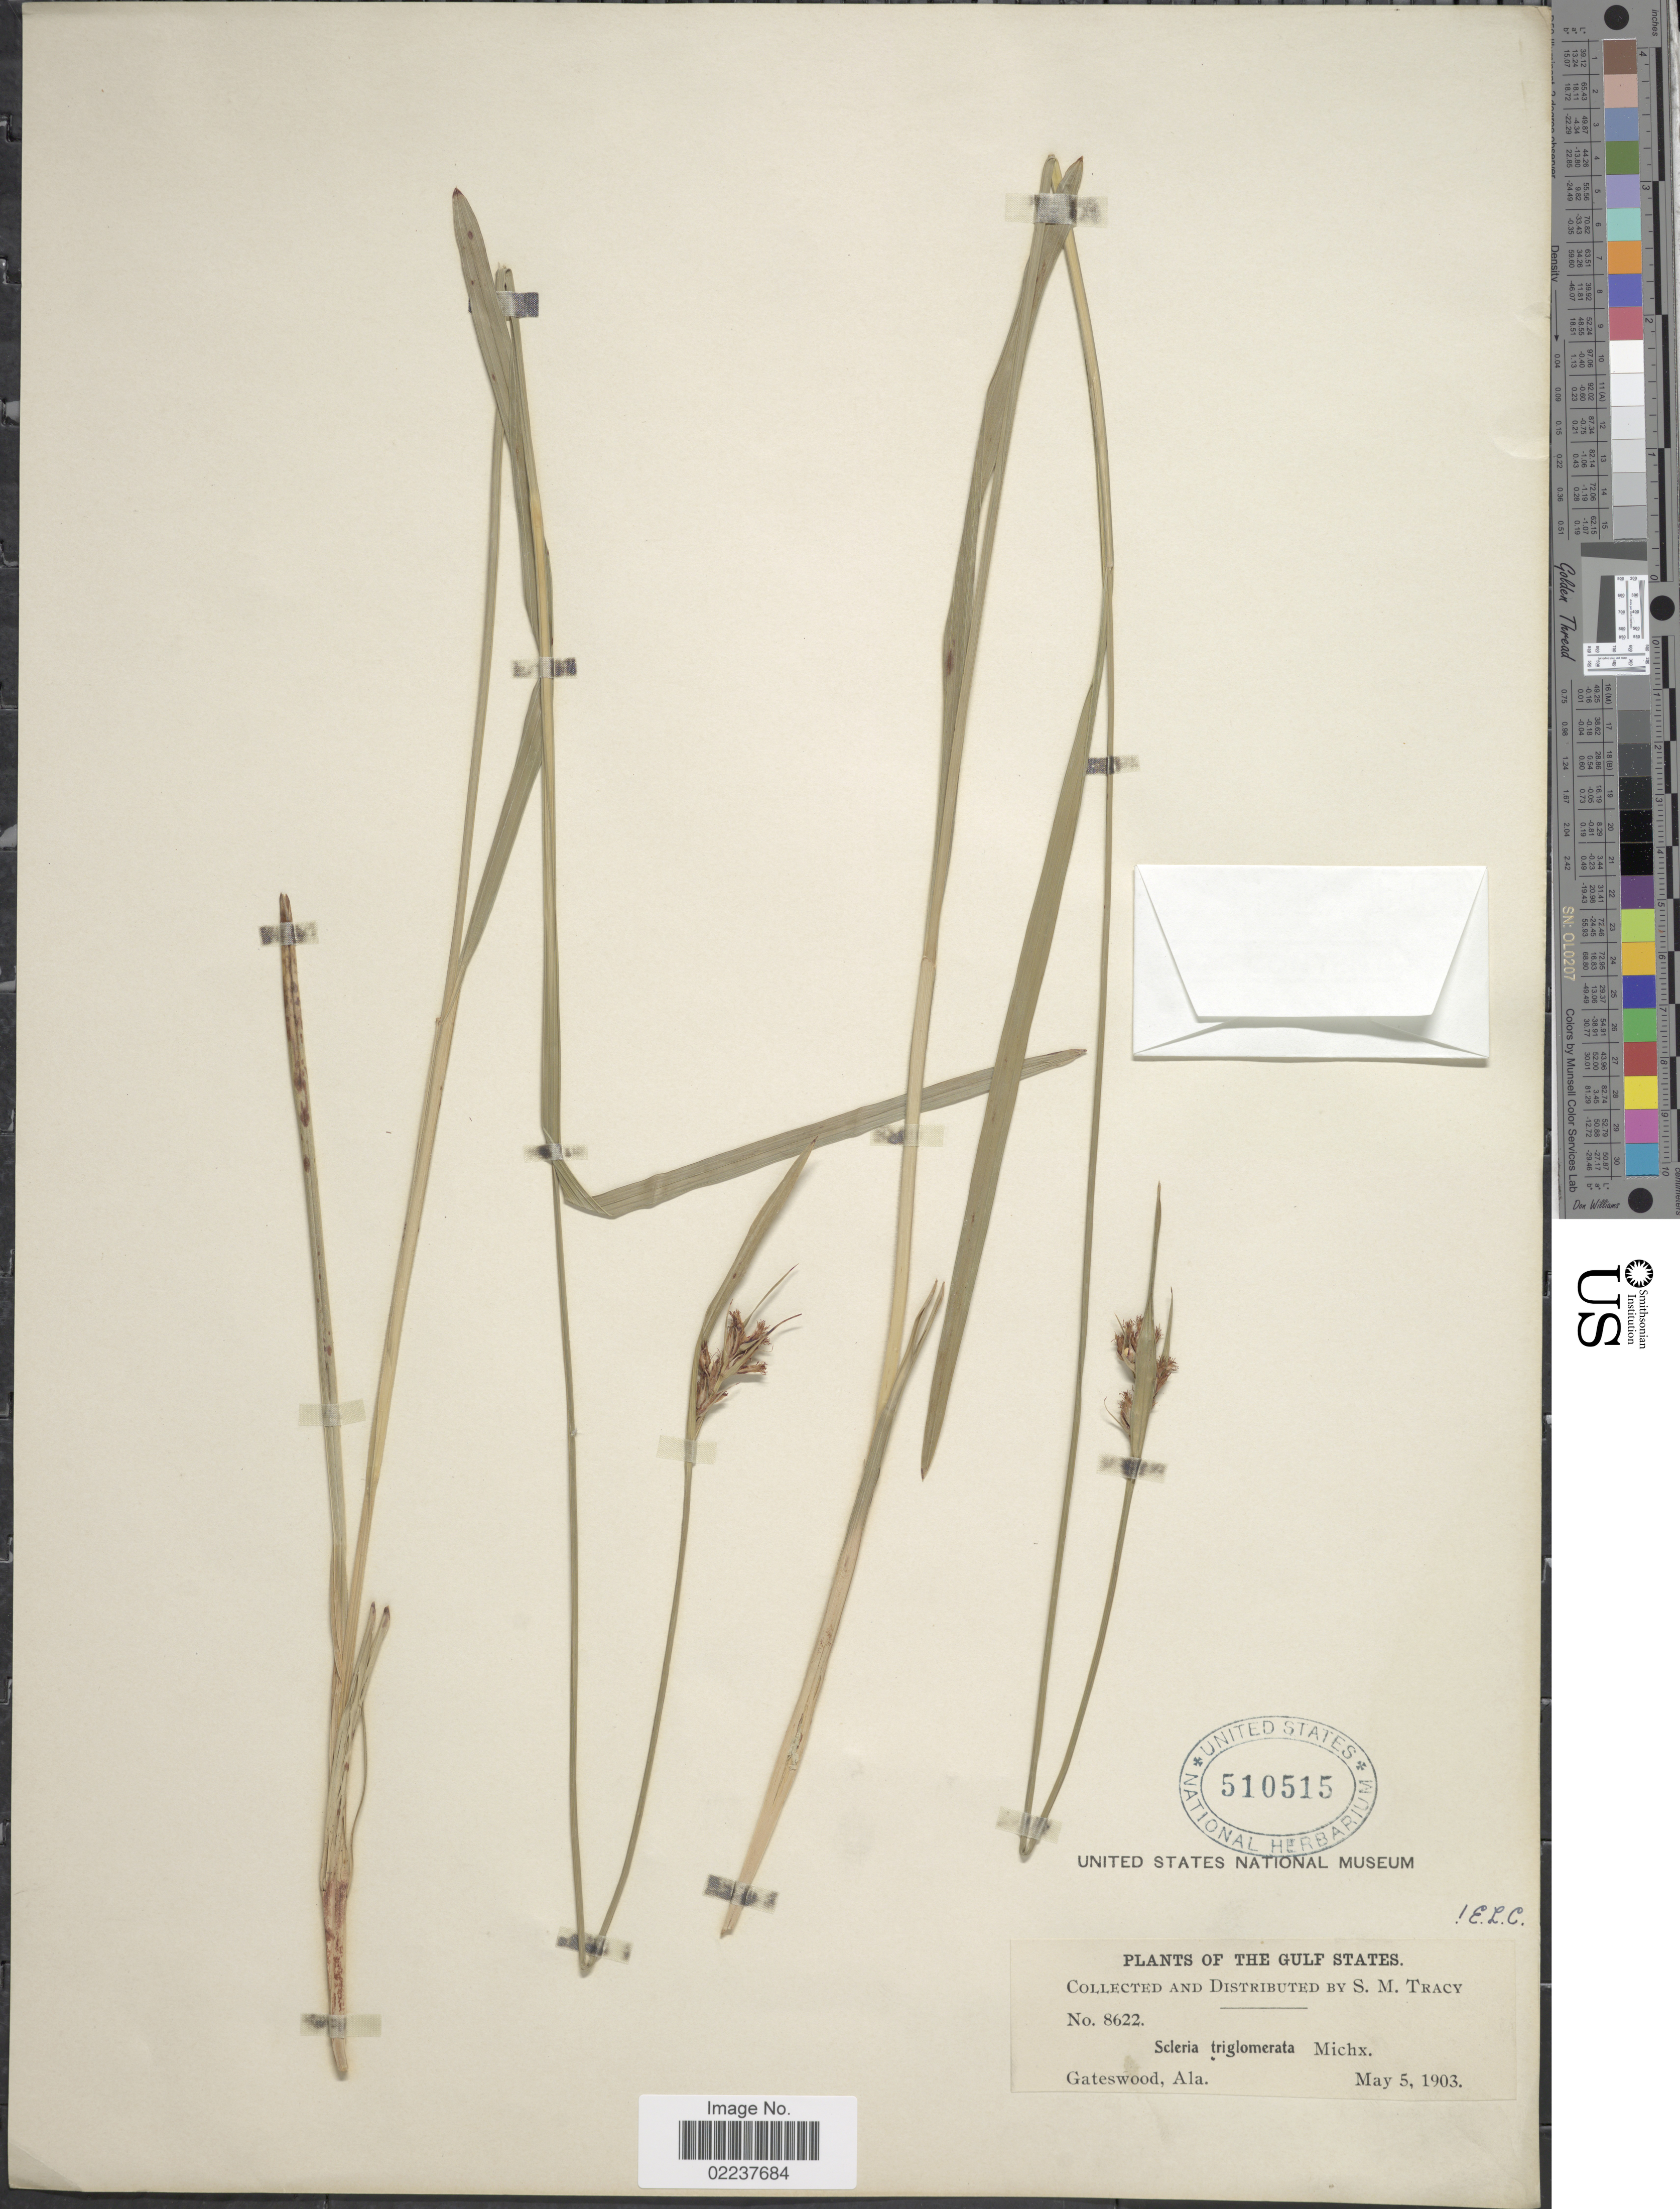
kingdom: Plantae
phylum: Tracheophyta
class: Liliopsida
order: Poales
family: Cyperaceae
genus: Scleria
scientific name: Scleria triglomerata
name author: Michx.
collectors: S. M. Tracy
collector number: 8622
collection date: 1903-05-05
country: United States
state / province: Alabama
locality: The Gulf States, Gateswood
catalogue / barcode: US 510515